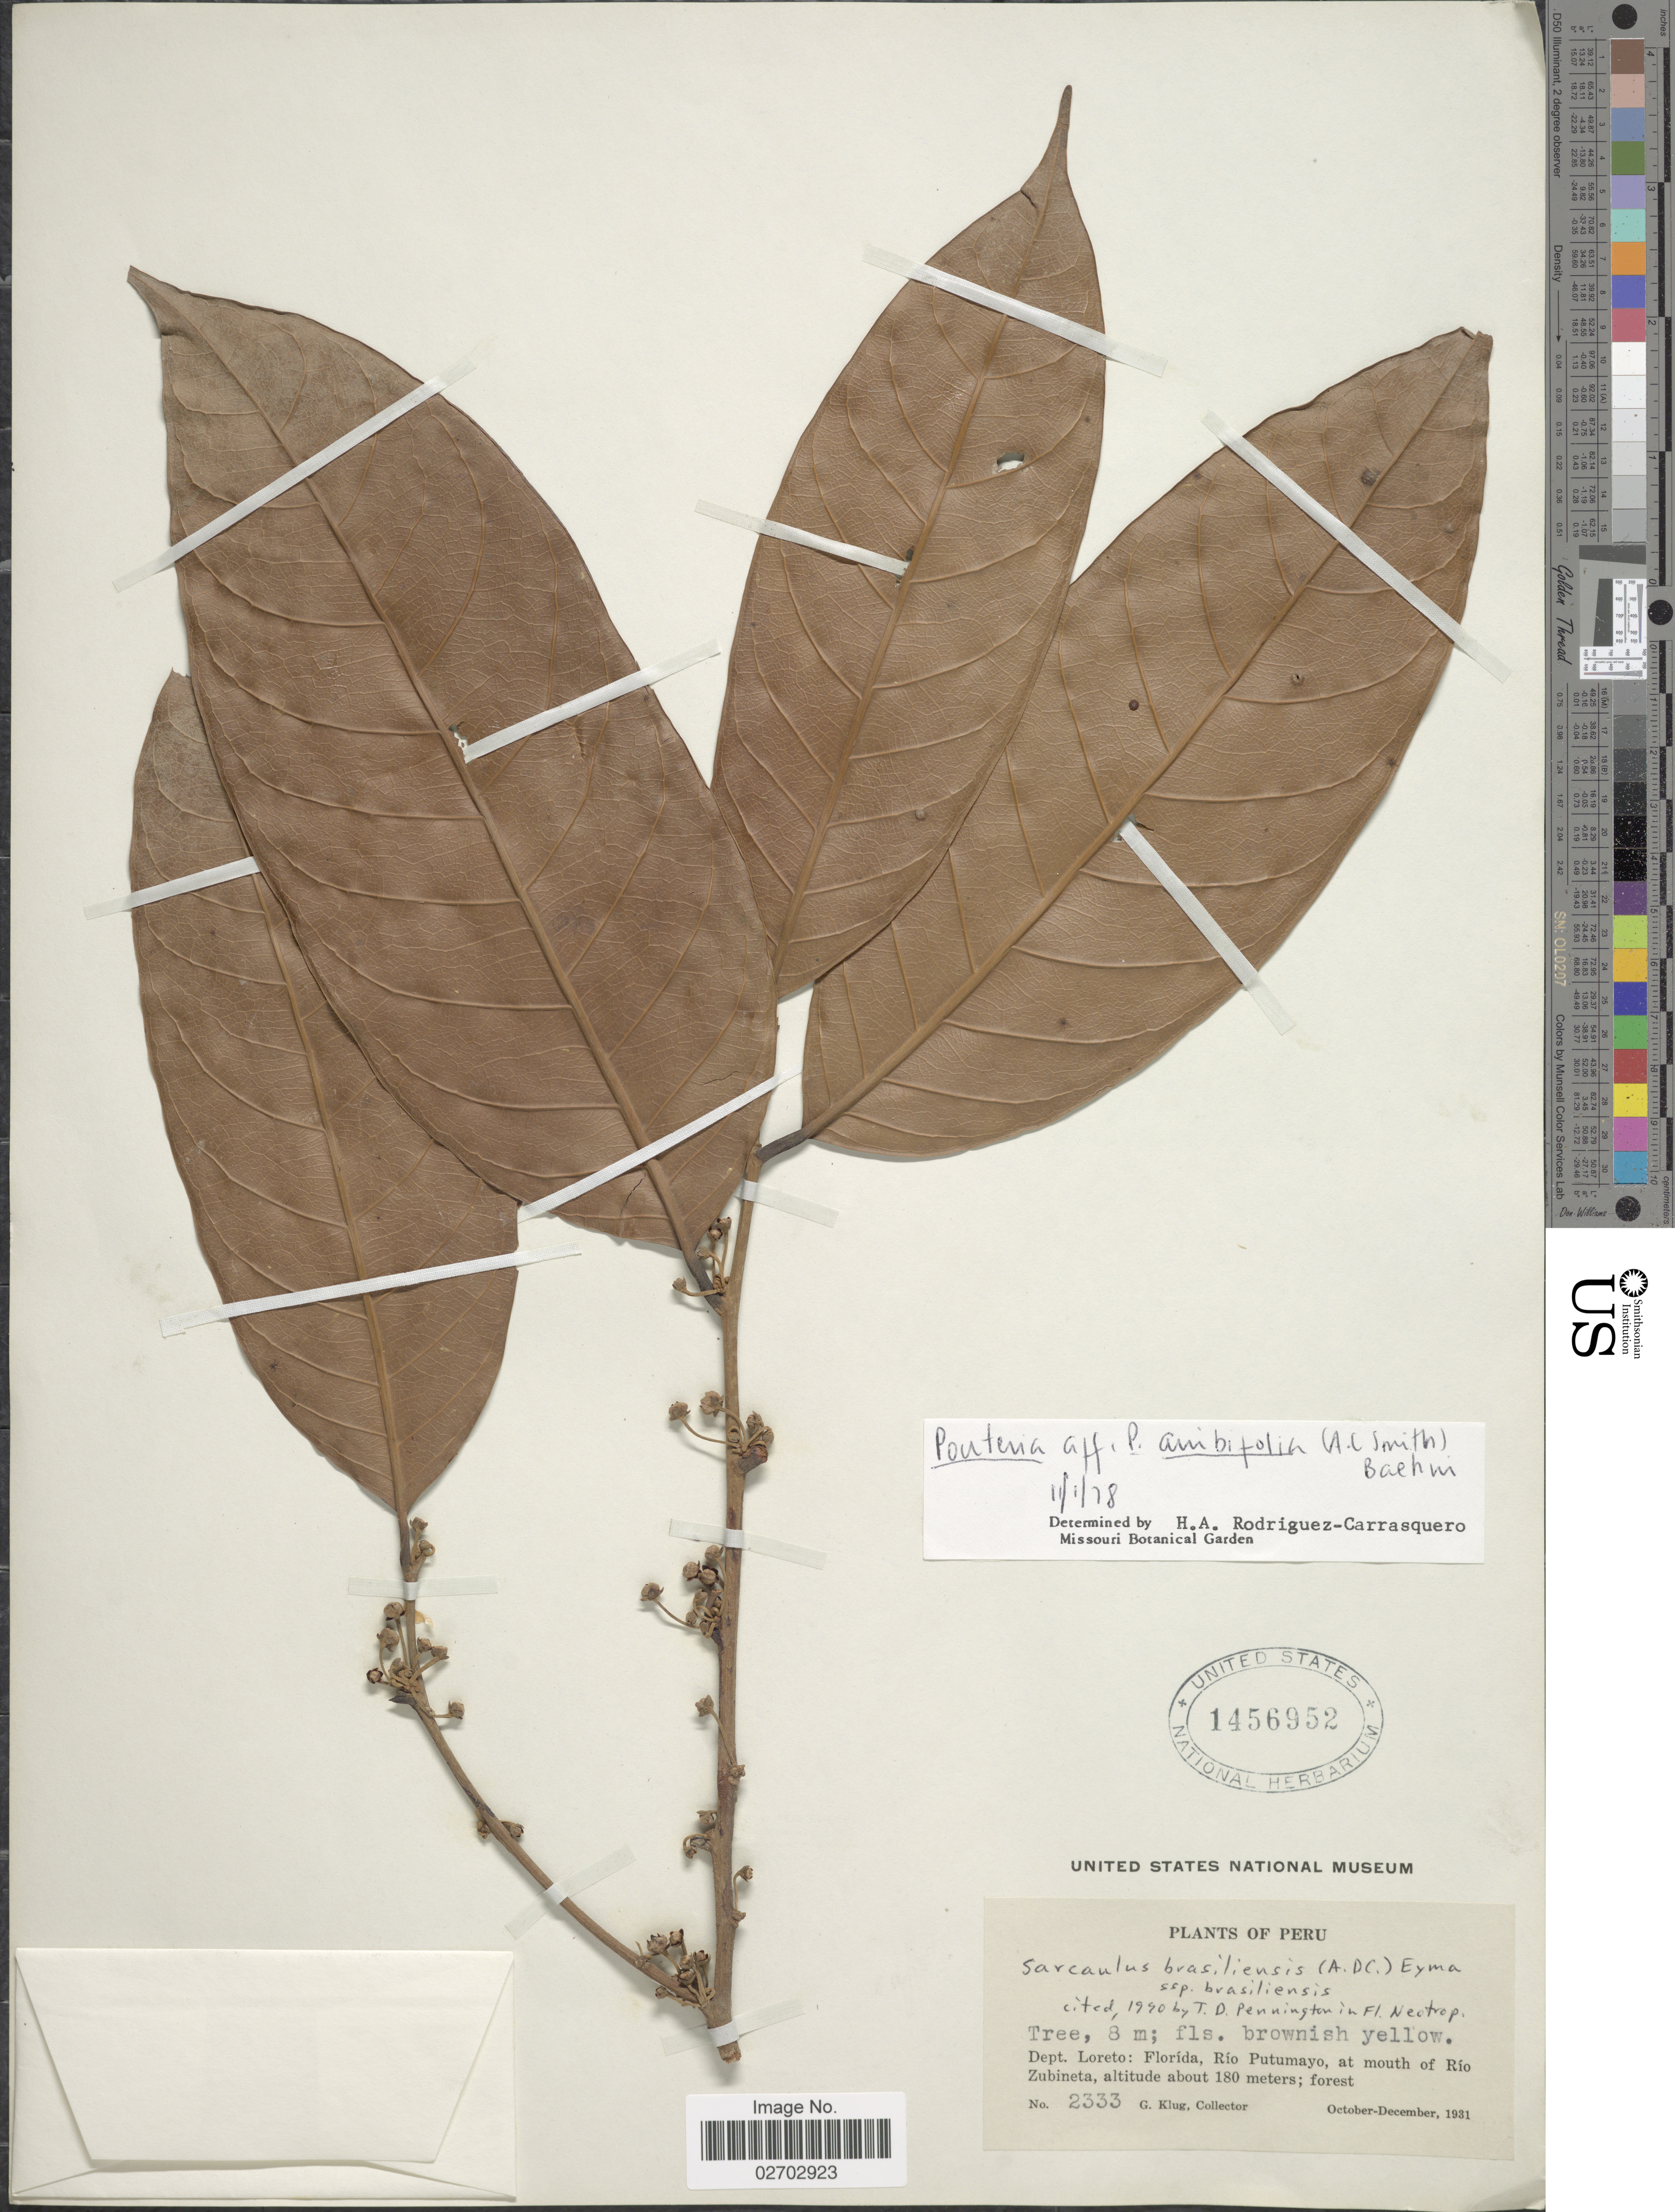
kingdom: Plantae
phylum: Tracheophyta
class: Magnoliopsida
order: Ericales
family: Sapotaceae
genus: Sarcaulus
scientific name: Sarcaulus brasiliensis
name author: (A. DC.) Eyma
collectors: G. Klug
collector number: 2333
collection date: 1931-10/1931-12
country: Peru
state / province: Loreto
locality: Florida, Rio Putumayo, at mouth of Rio Zubineta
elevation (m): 180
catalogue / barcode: US 1456952